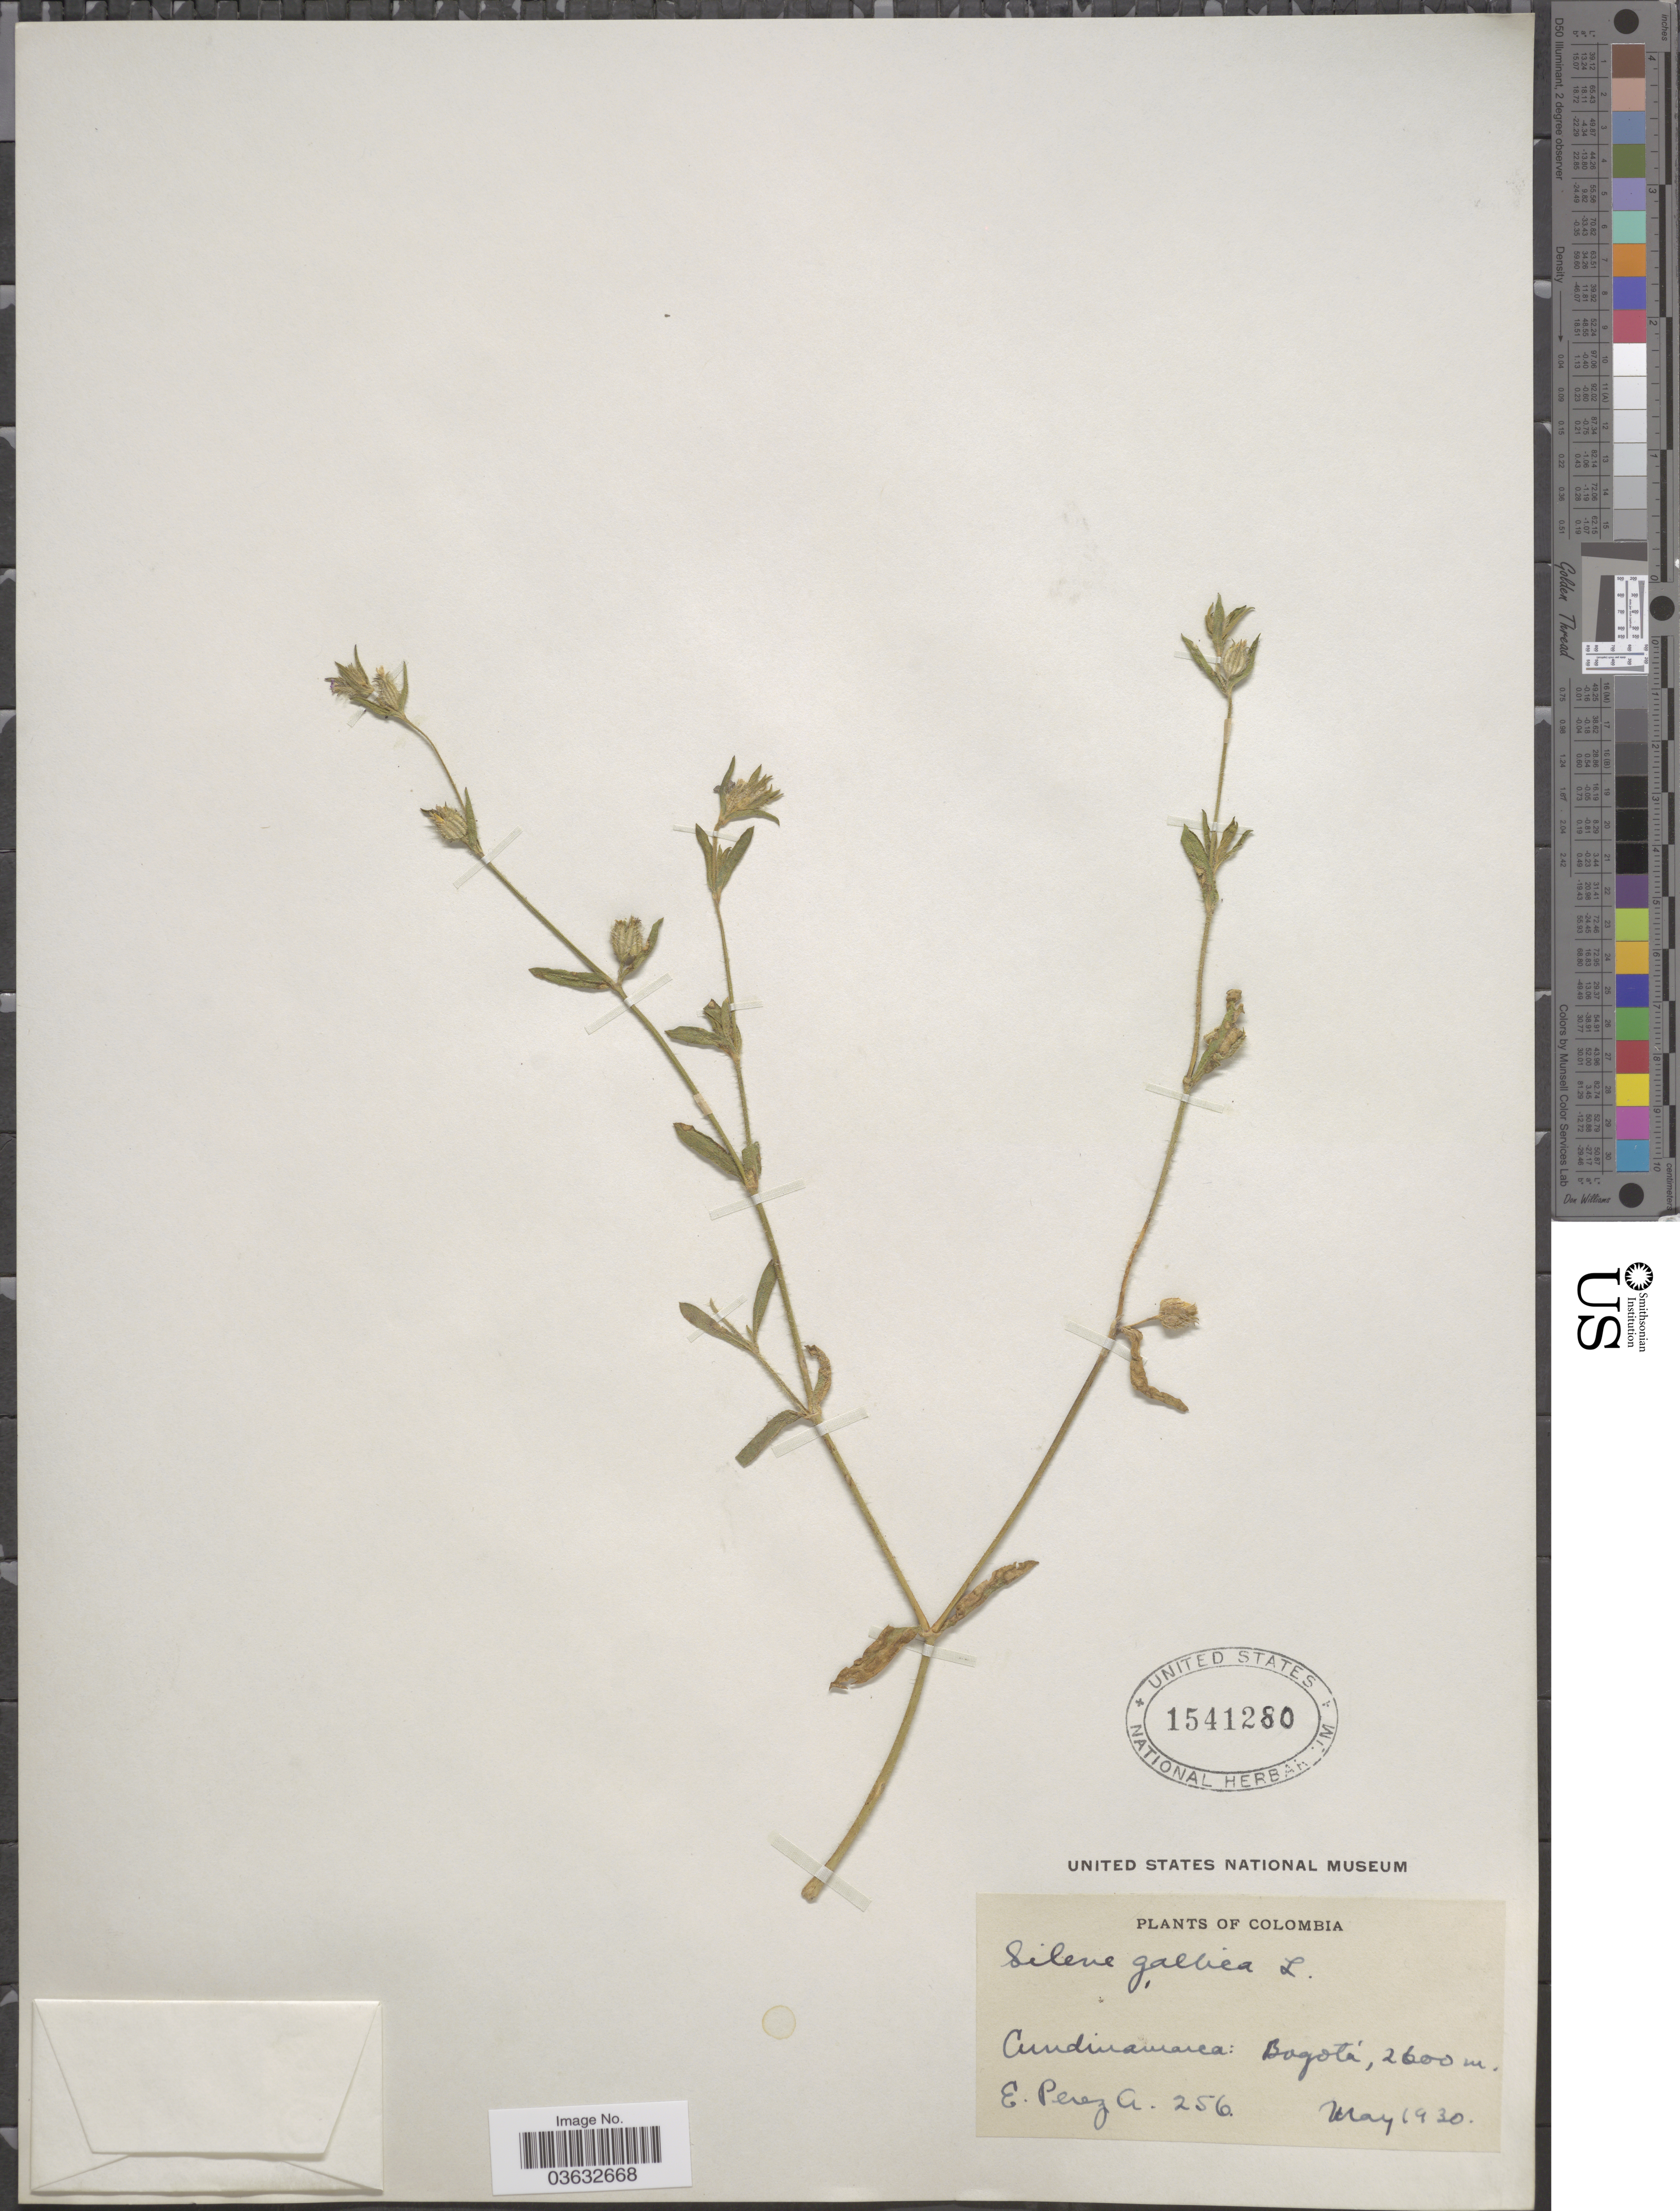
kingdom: Plantae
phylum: Tracheophyta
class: Magnoliopsida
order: Caryophyllales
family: Caryophyllaceae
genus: Silene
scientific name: Silene gallica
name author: L.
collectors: E. Pérez Arbeláez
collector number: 256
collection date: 1930-05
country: Colombia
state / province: Cundinamarca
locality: Bogotá.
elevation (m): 2600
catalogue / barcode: US 1541280